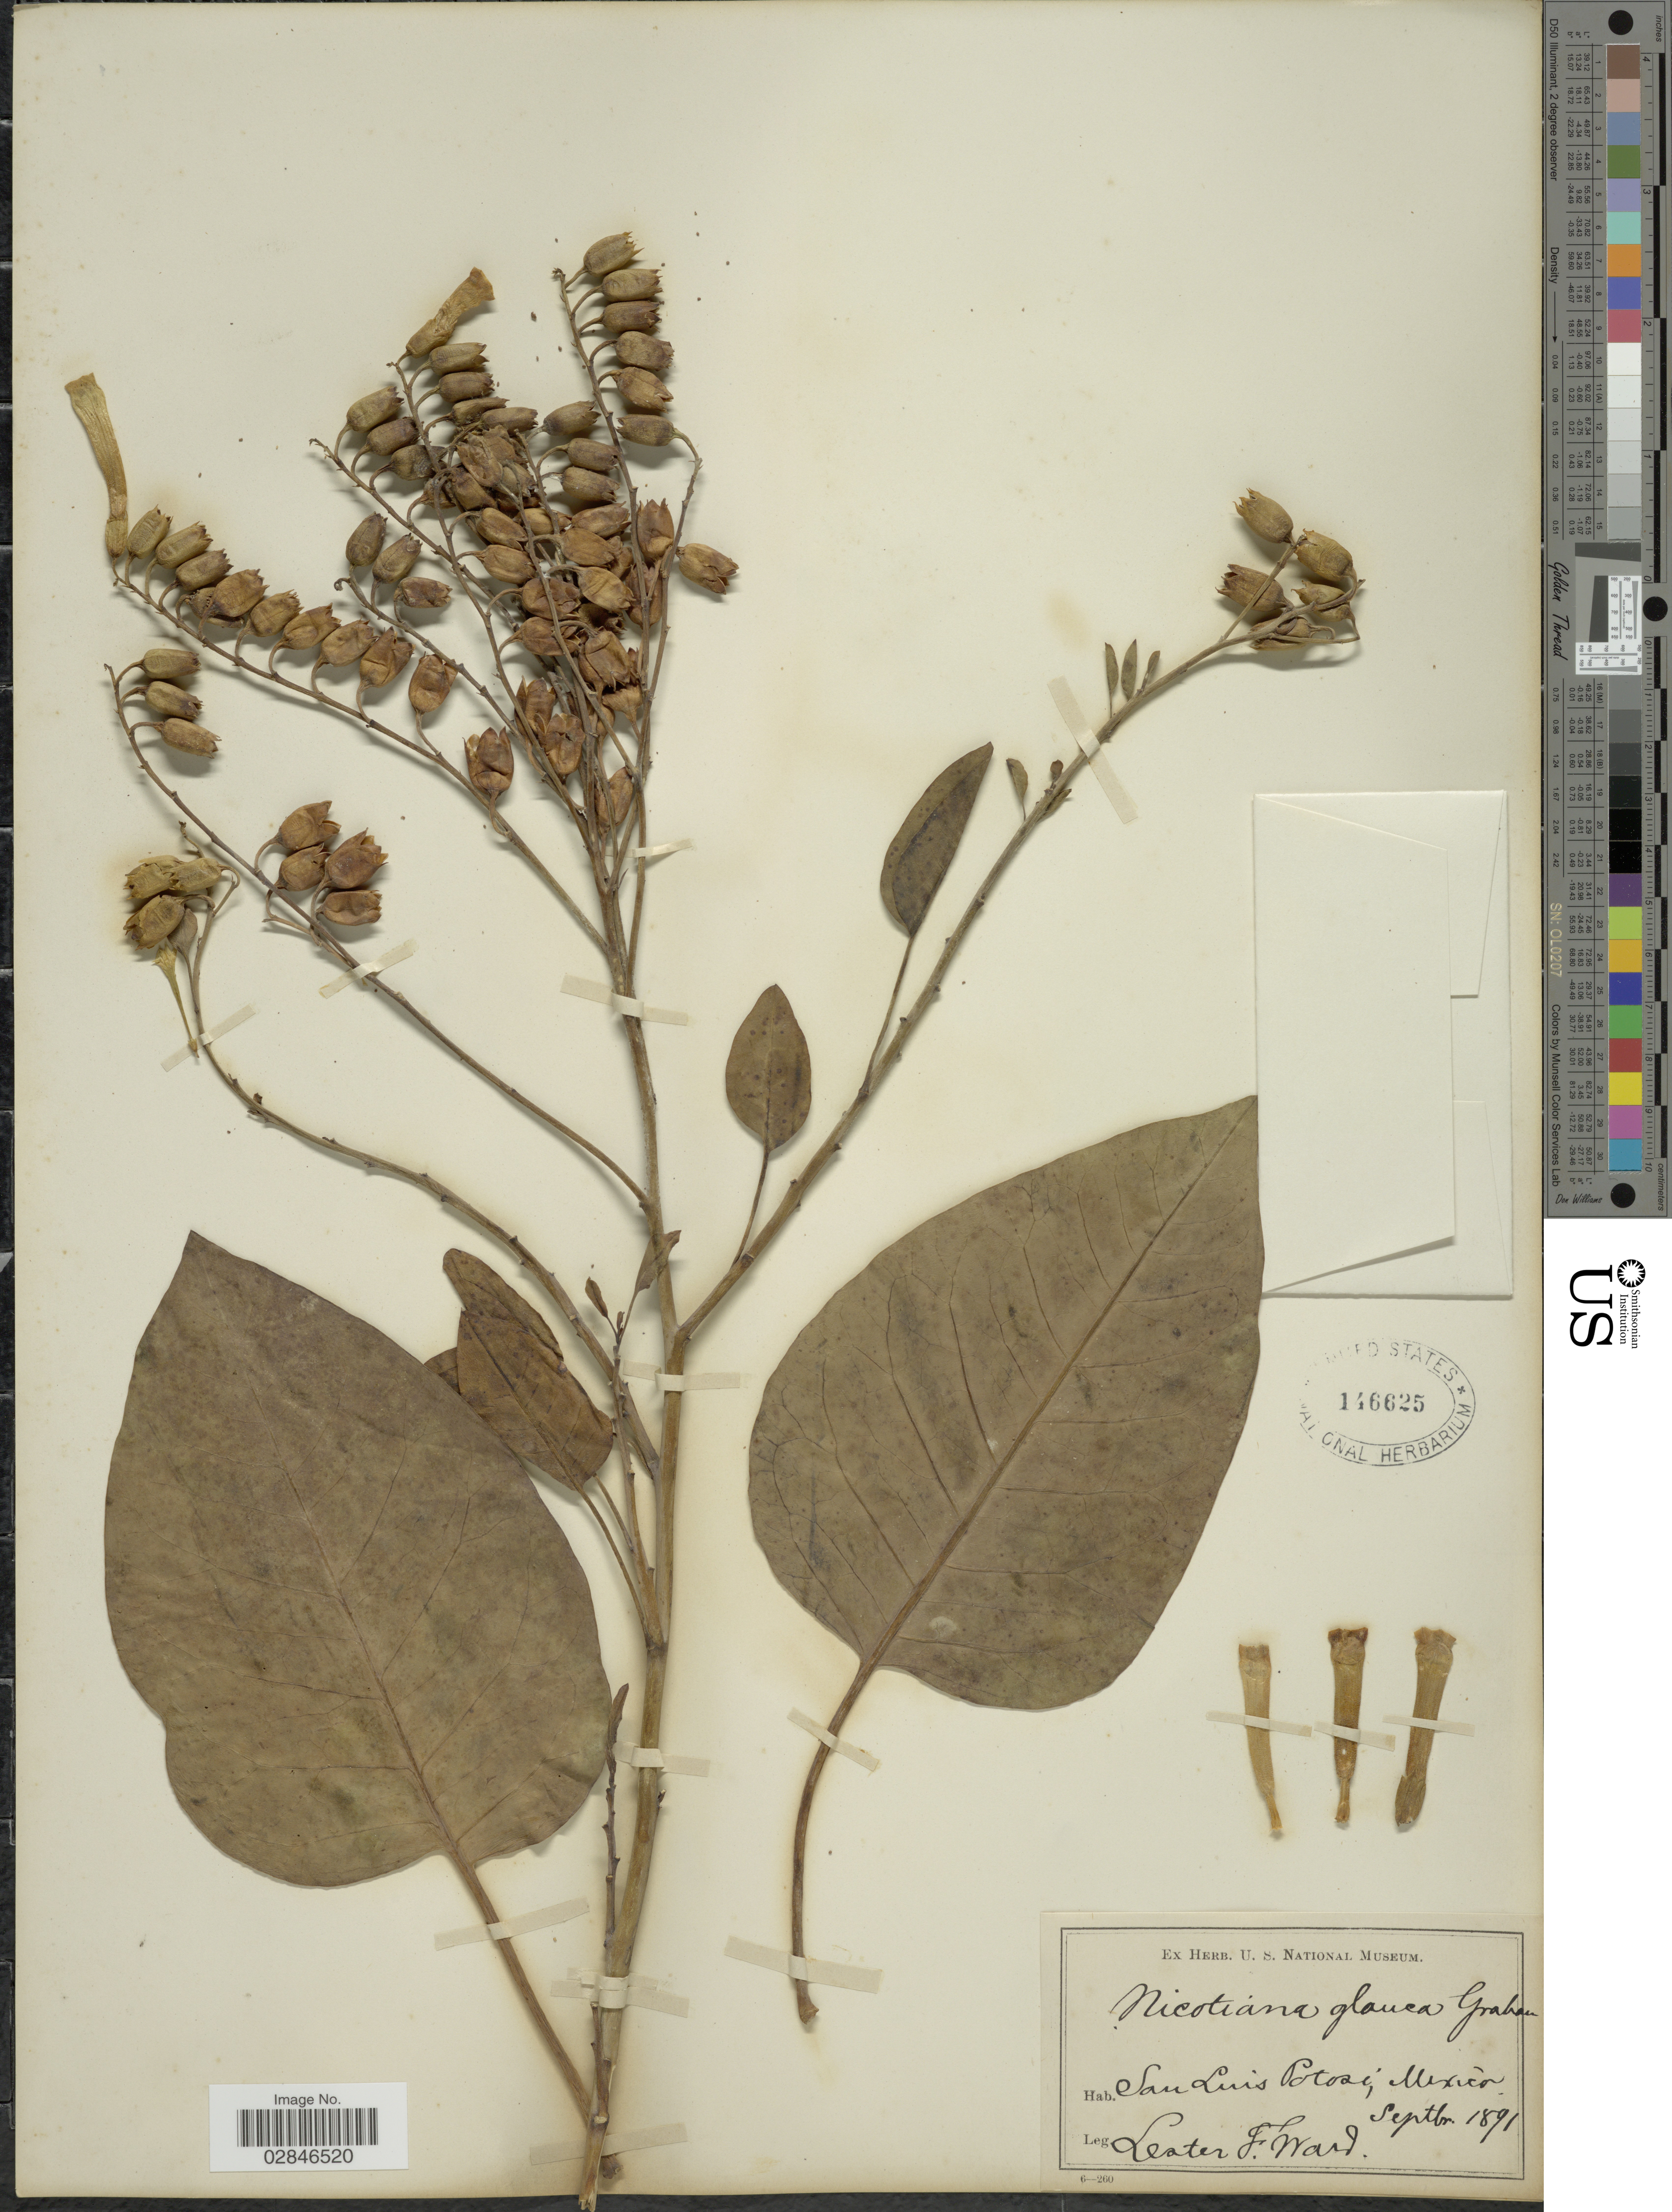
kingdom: Plantae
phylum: Tracheophyta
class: Magnoliopsida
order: Solanales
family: Solanaceae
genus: Nicotiana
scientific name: Nicotiana glauca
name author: Graham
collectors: L. F. Ward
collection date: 1891-09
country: Mexico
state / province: San Luis Potosí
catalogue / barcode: US 146625